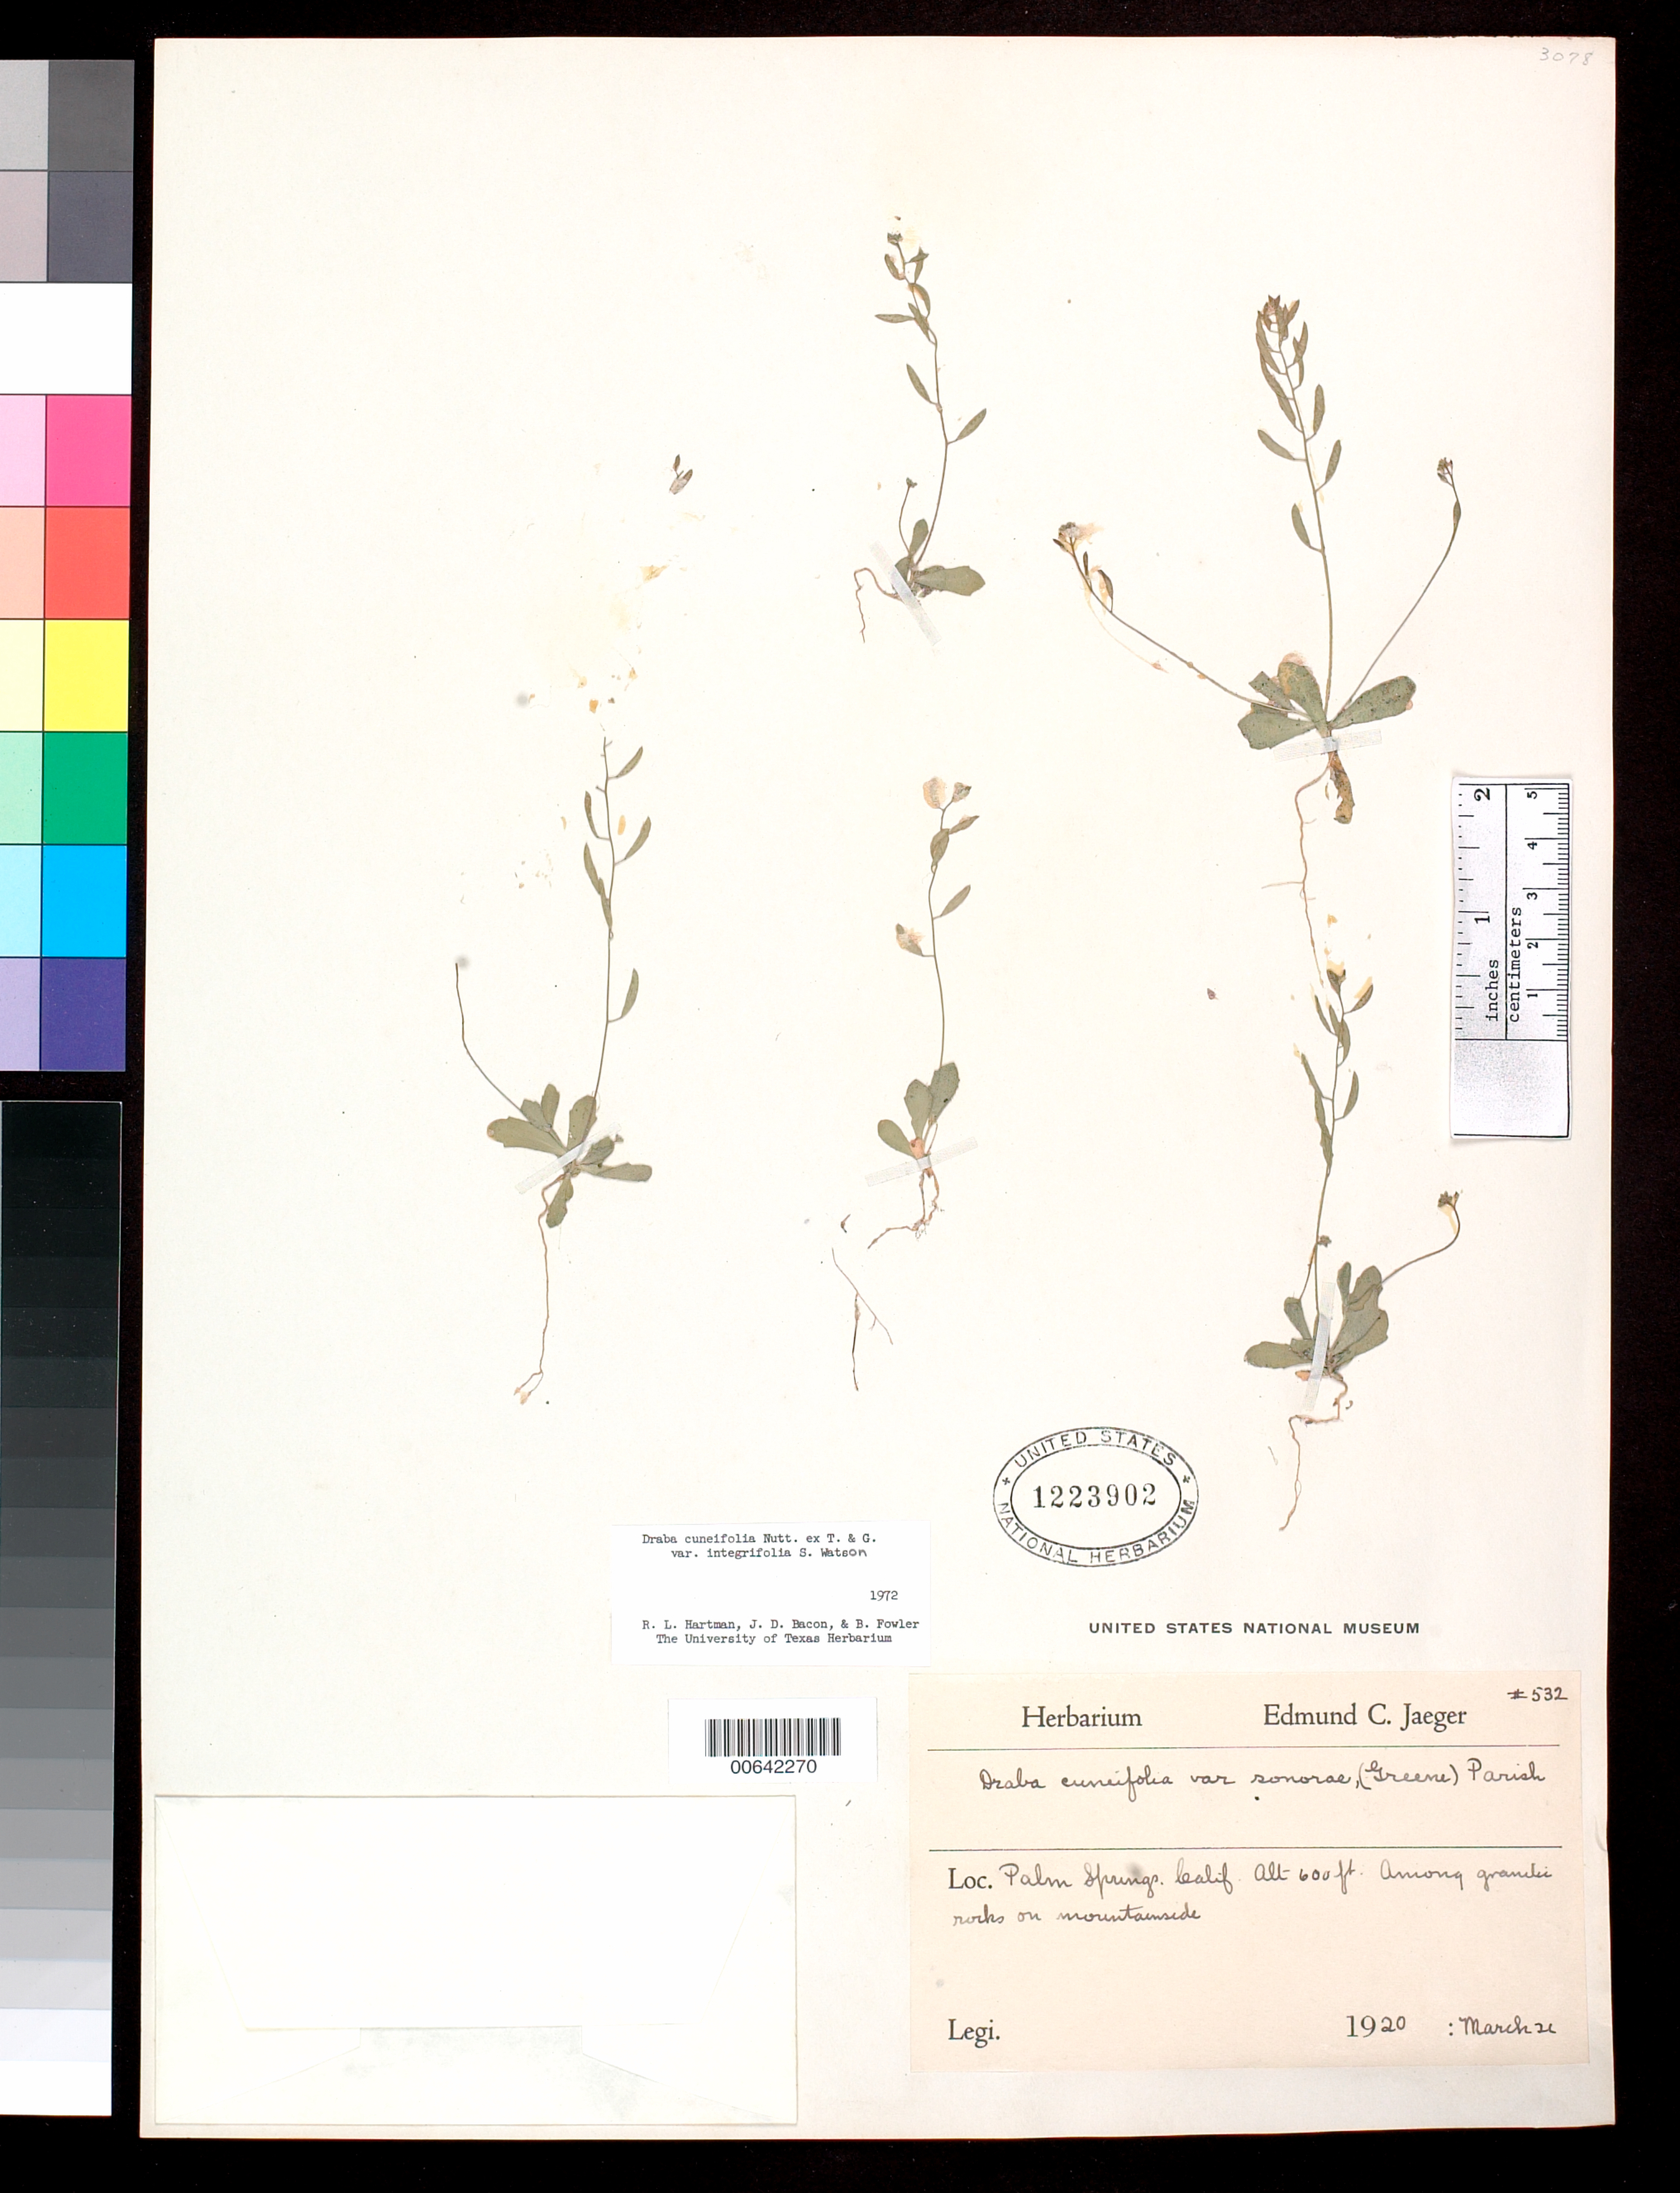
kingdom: Plantae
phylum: Tracheophyta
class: Magnoliopsida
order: Brassicales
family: Brassicaceae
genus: Draba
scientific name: Draba cuneifolia var. integrifolia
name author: S. Watson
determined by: Hartman, R. L.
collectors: E. Jaeger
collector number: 532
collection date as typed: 21 Mar 1920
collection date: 1920-03-21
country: United States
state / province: California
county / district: Riverside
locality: Palm Springs.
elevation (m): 183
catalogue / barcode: US 1223902